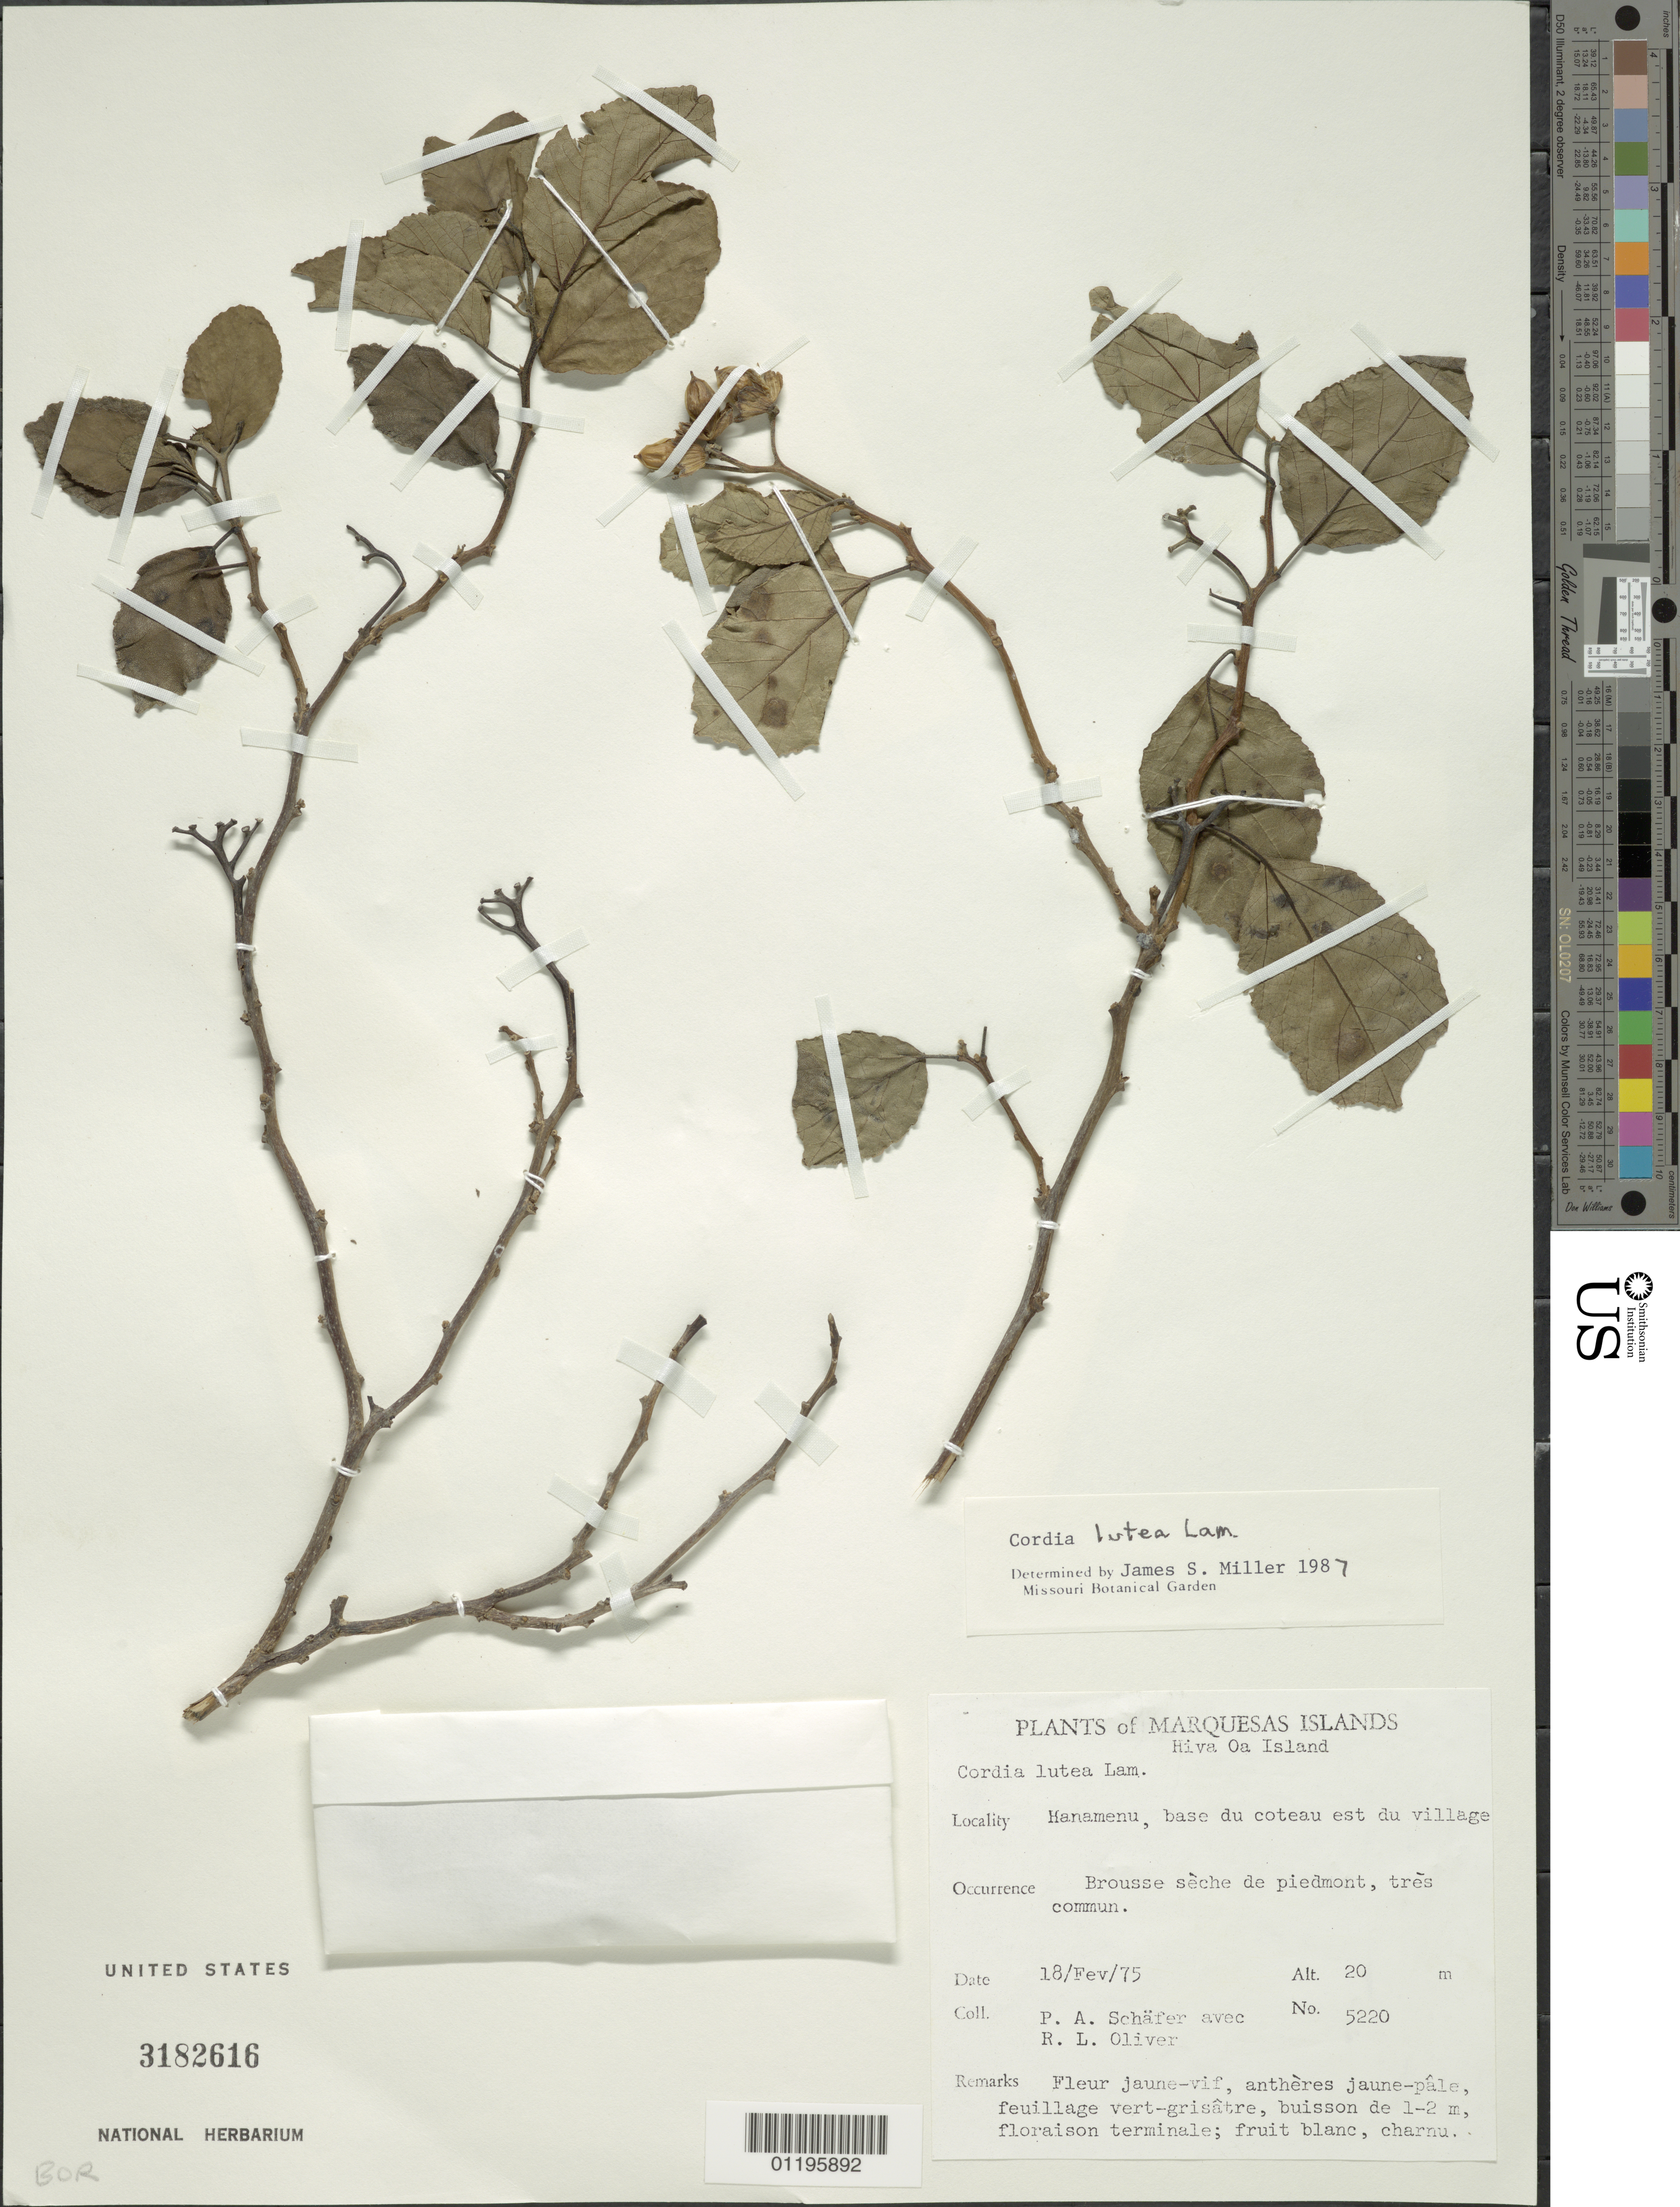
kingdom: Plantae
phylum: Tracheophyta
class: Magnoliopsida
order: Boraginales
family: Cordiaceae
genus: Cordia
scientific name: Cordia lutea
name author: Lam.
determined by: Miller, James S., (MO), Missouri Botanical Garden (UNITED STATES)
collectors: P. A. Schäfer & R. L. Oliver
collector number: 5220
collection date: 1975-02-18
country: French Polynesia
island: Hiva Oa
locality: Hanamenu, base de coteau E du village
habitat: Brousse sèche de piedmont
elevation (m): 20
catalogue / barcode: US 3182616